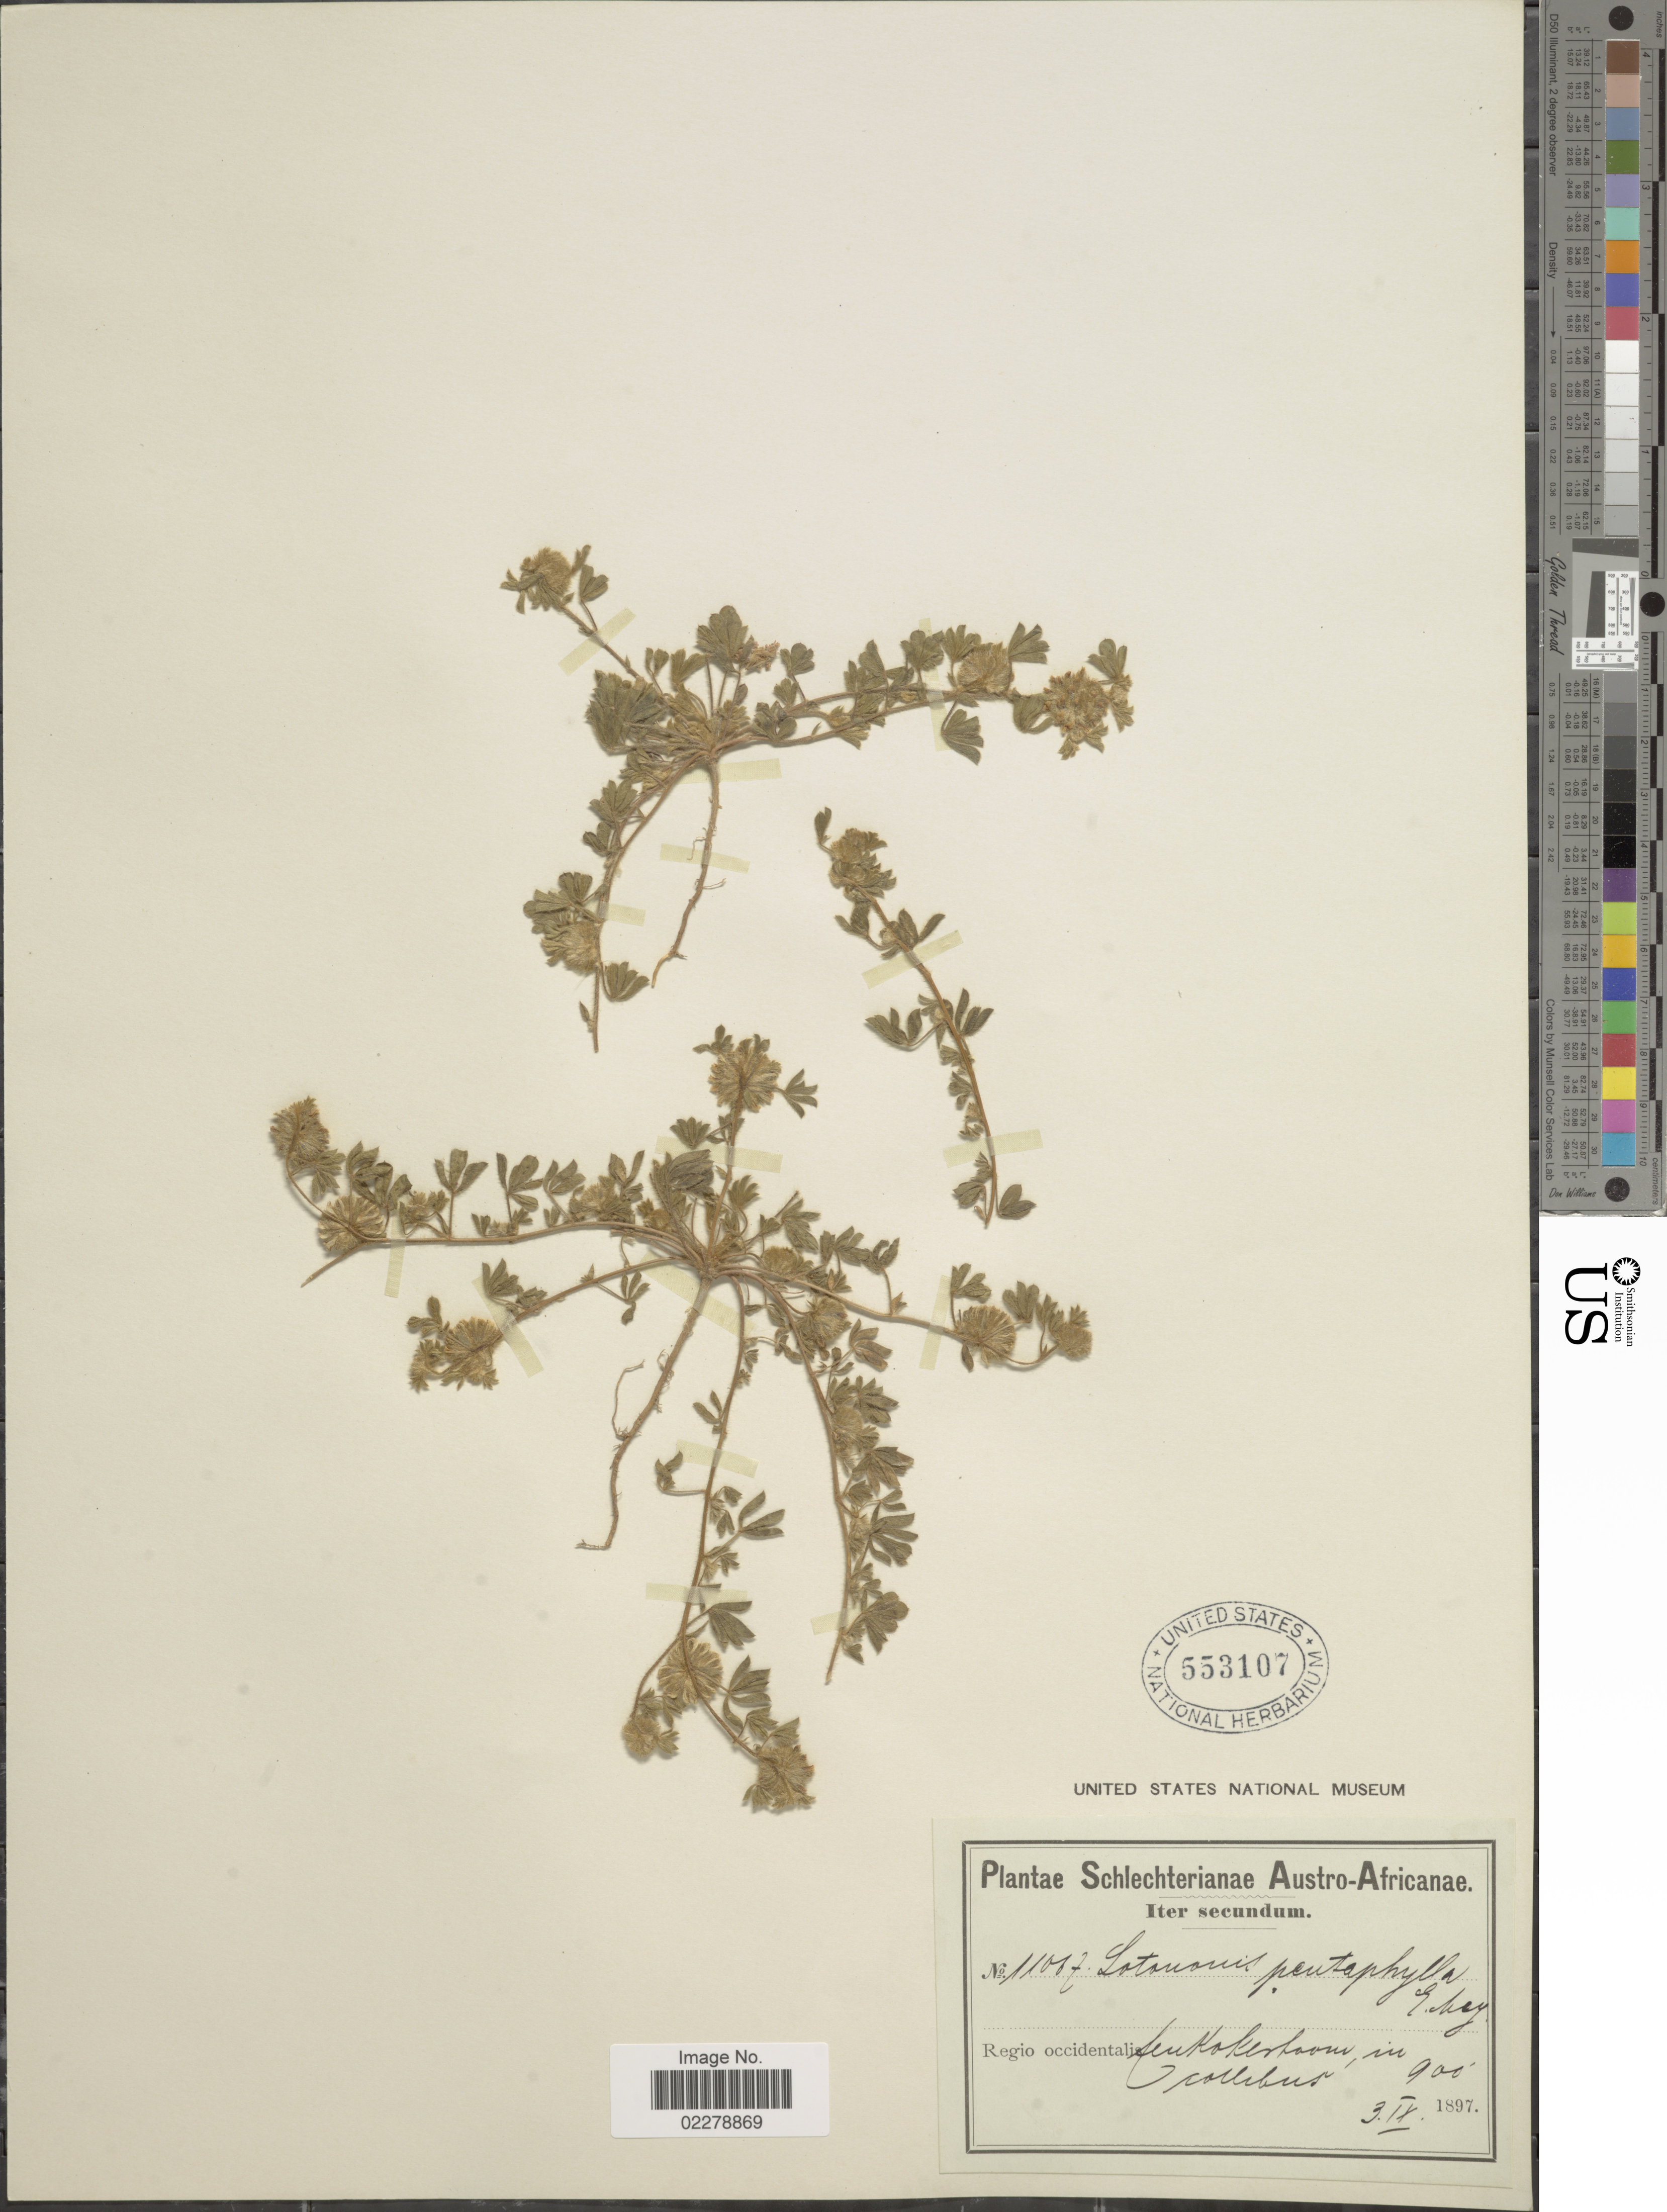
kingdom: Plantae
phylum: Tracheophyta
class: Magnoliopsida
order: Fabales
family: Fabaceae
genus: Lotononis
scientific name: Lotononis pentaphylla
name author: Benth.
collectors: Schlechter, --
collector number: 11067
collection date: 1897-09-03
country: South Africa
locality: Austro- Africanae. Regio occidentalis, Seukokerloom [interpreted], in collibus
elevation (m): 274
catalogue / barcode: US 553107